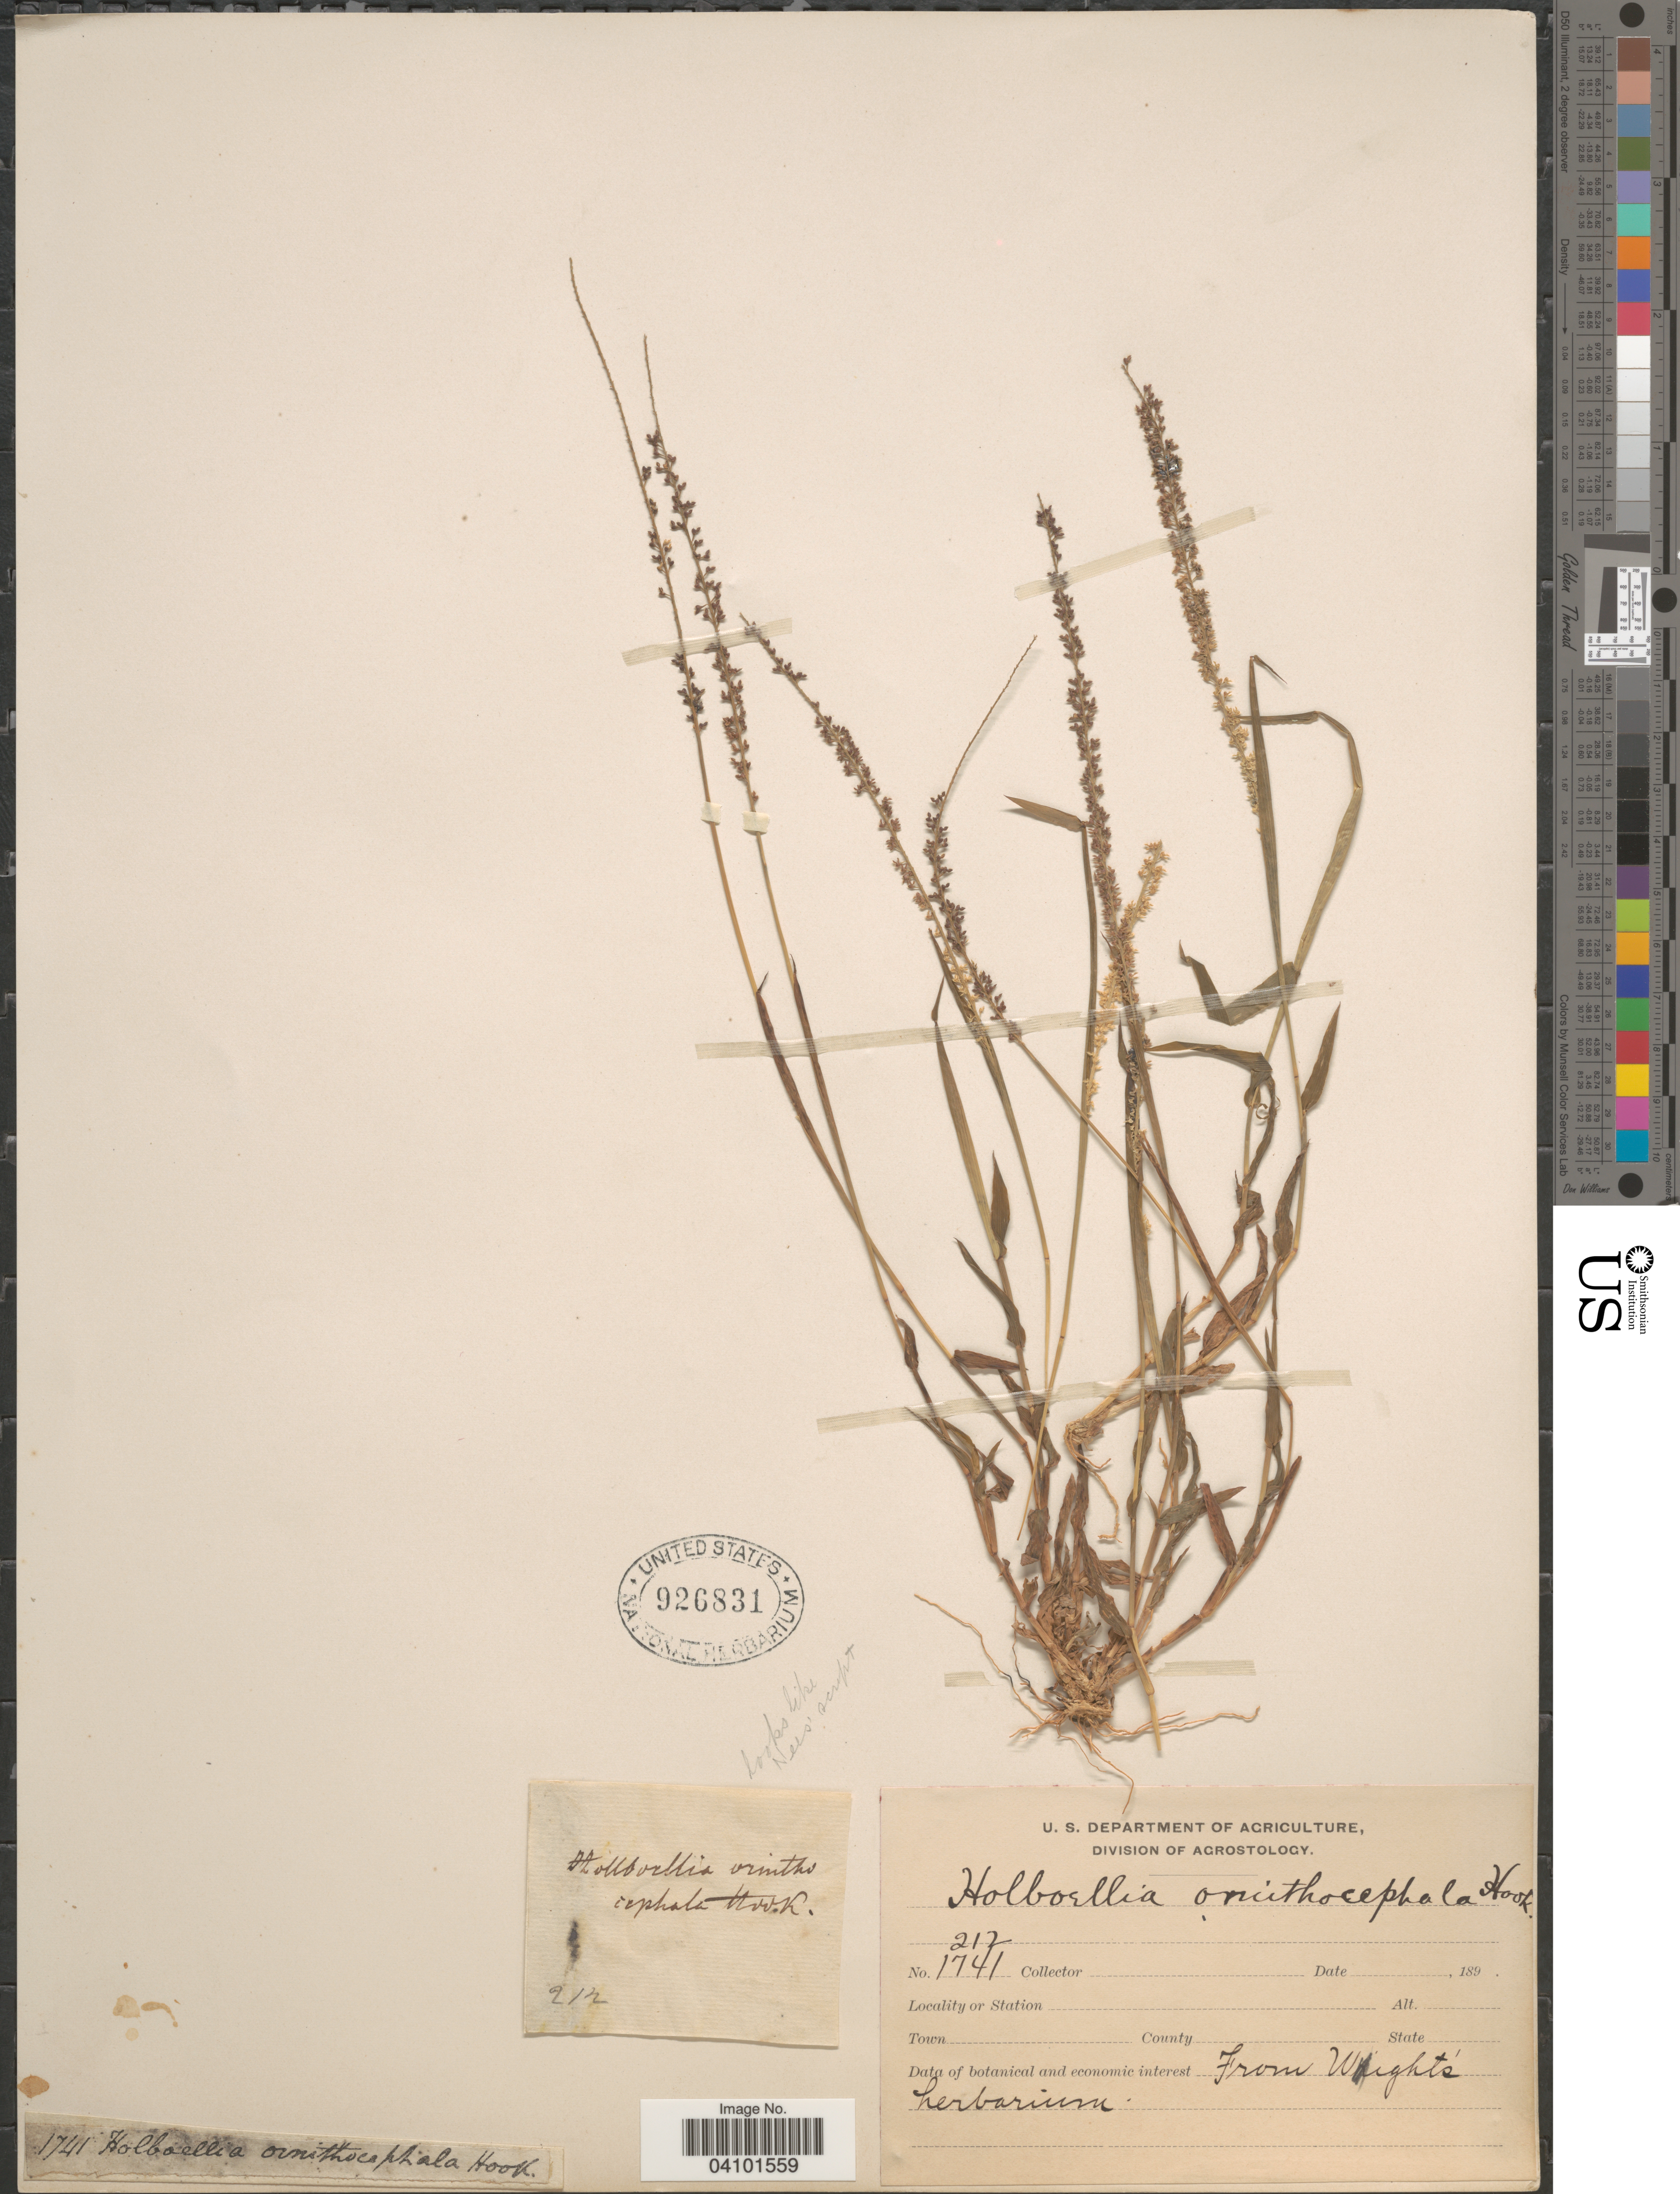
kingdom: Plantae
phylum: Tracheophyta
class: Liliopsida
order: Poales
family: Poaceae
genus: Perotis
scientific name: Perotis ornithocephala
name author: (Hook.) P.M. Peterson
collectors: ex Herb. Wight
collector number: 212/1741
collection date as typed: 189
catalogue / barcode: US 926831